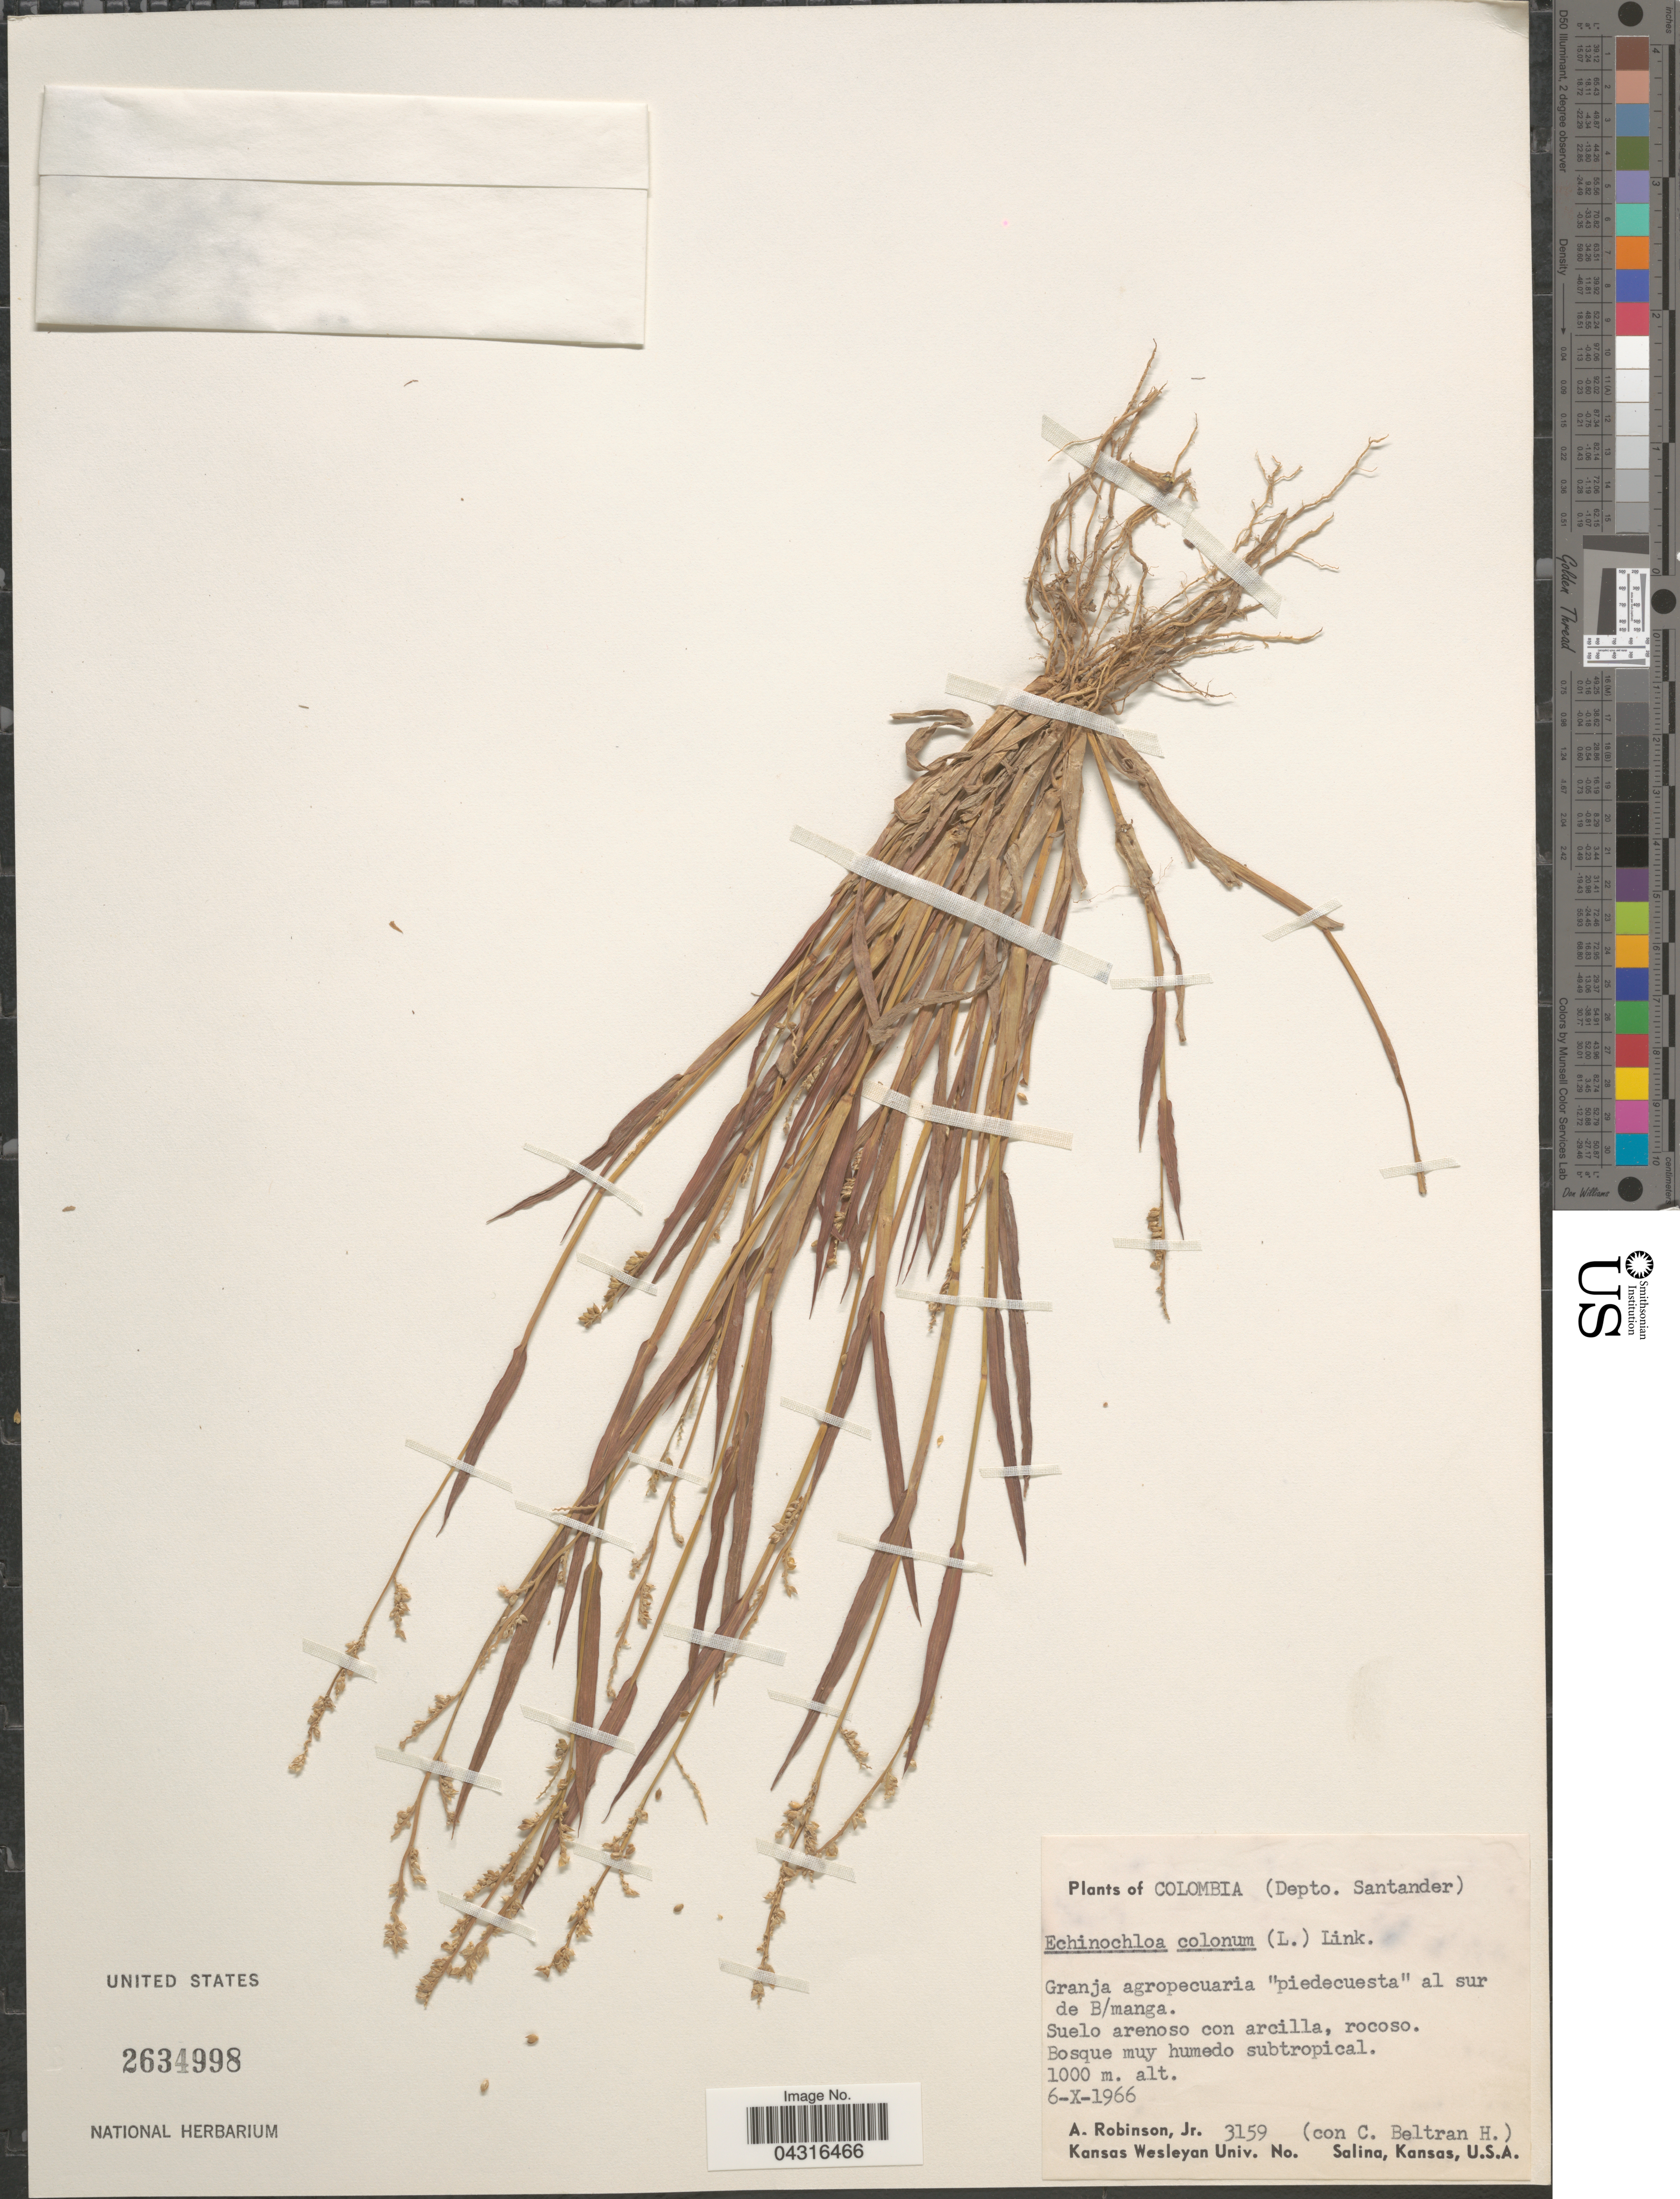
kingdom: Plantae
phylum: Tracheophyta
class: Liliopsida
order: Poales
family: Poaceae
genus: Echinochloa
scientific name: Echinochloa colona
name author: (L.) Link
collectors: A. Robinson Jr. & C. Beltran H.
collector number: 3159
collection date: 1966-10-06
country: Colombia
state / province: Santander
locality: Depto. Santander. Granja agropecuaria "piedecuesta" al sur de B/manga.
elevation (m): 1000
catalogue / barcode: US 2634998